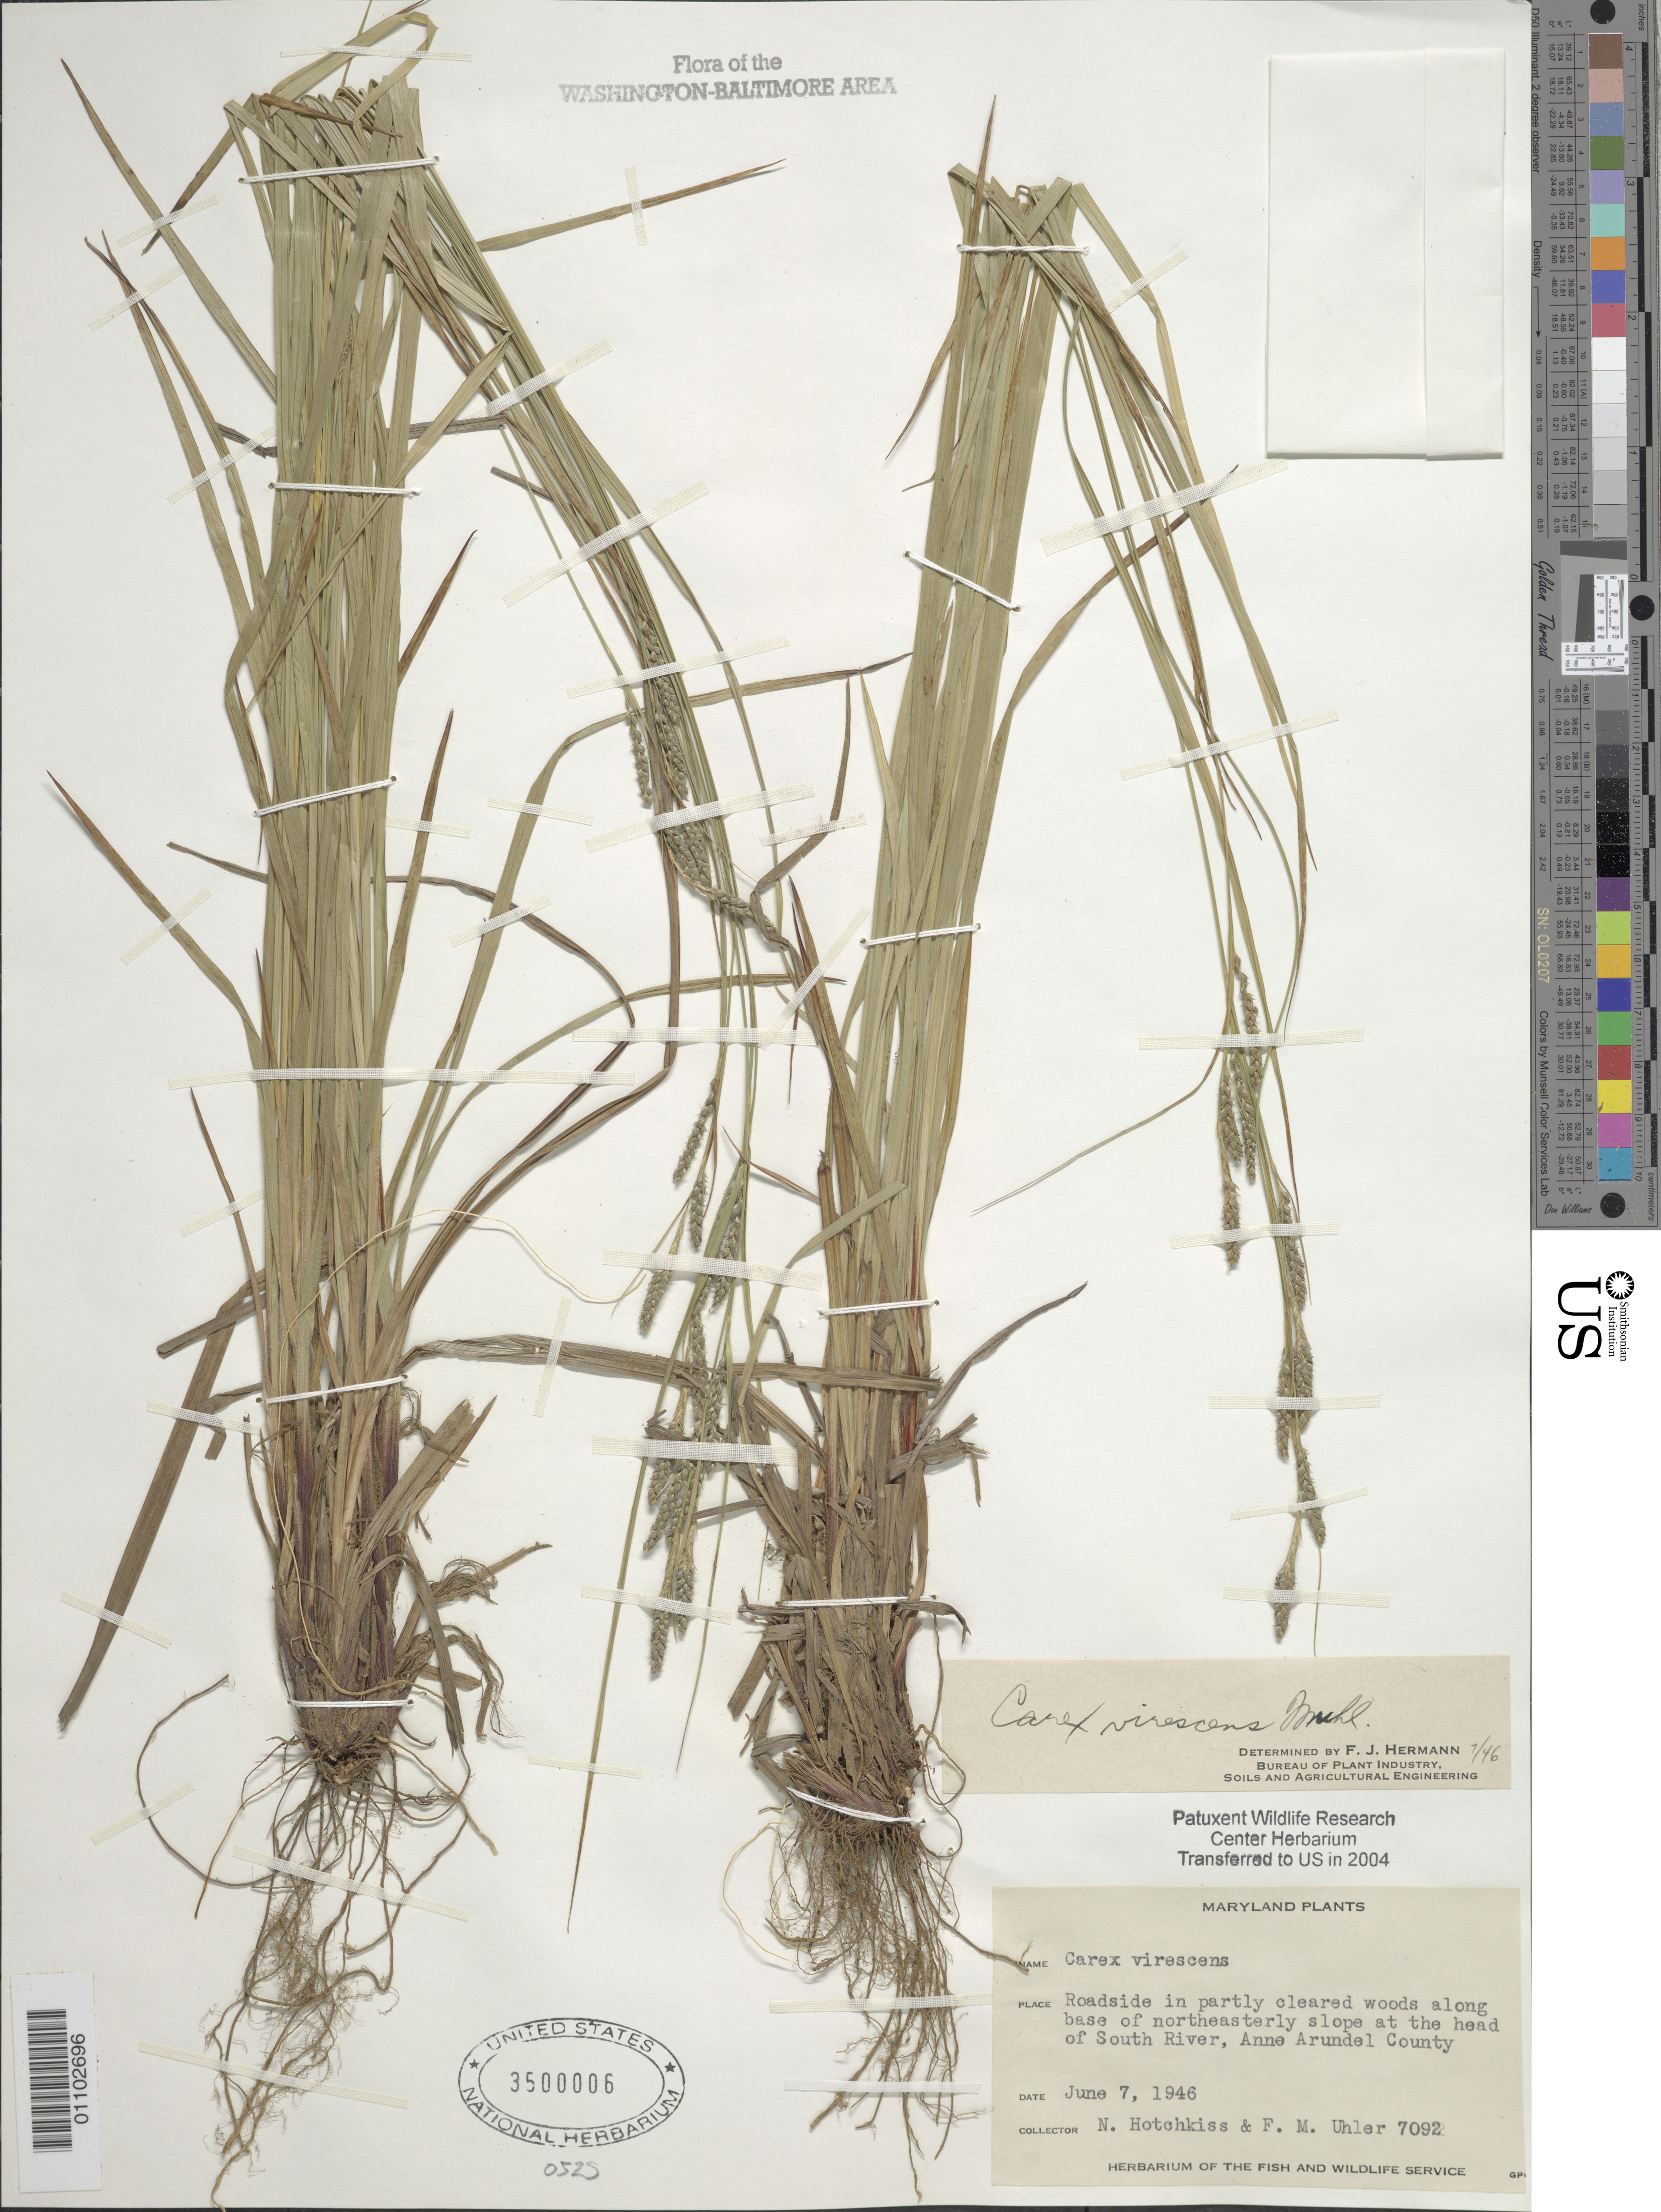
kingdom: Plantae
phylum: Tracheophyta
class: Liliopsida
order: Poales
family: Cyperaceae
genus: Carex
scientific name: Carex virescens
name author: Muhl. ex Willd.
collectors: N. Hotchkiss & F. Uhler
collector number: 7092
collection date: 1946-06-07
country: United States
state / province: Maryland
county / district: Anne Arundel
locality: At the head of South River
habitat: Roadside in partly cleared woods along base of northeasterly slope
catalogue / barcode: US 3500006